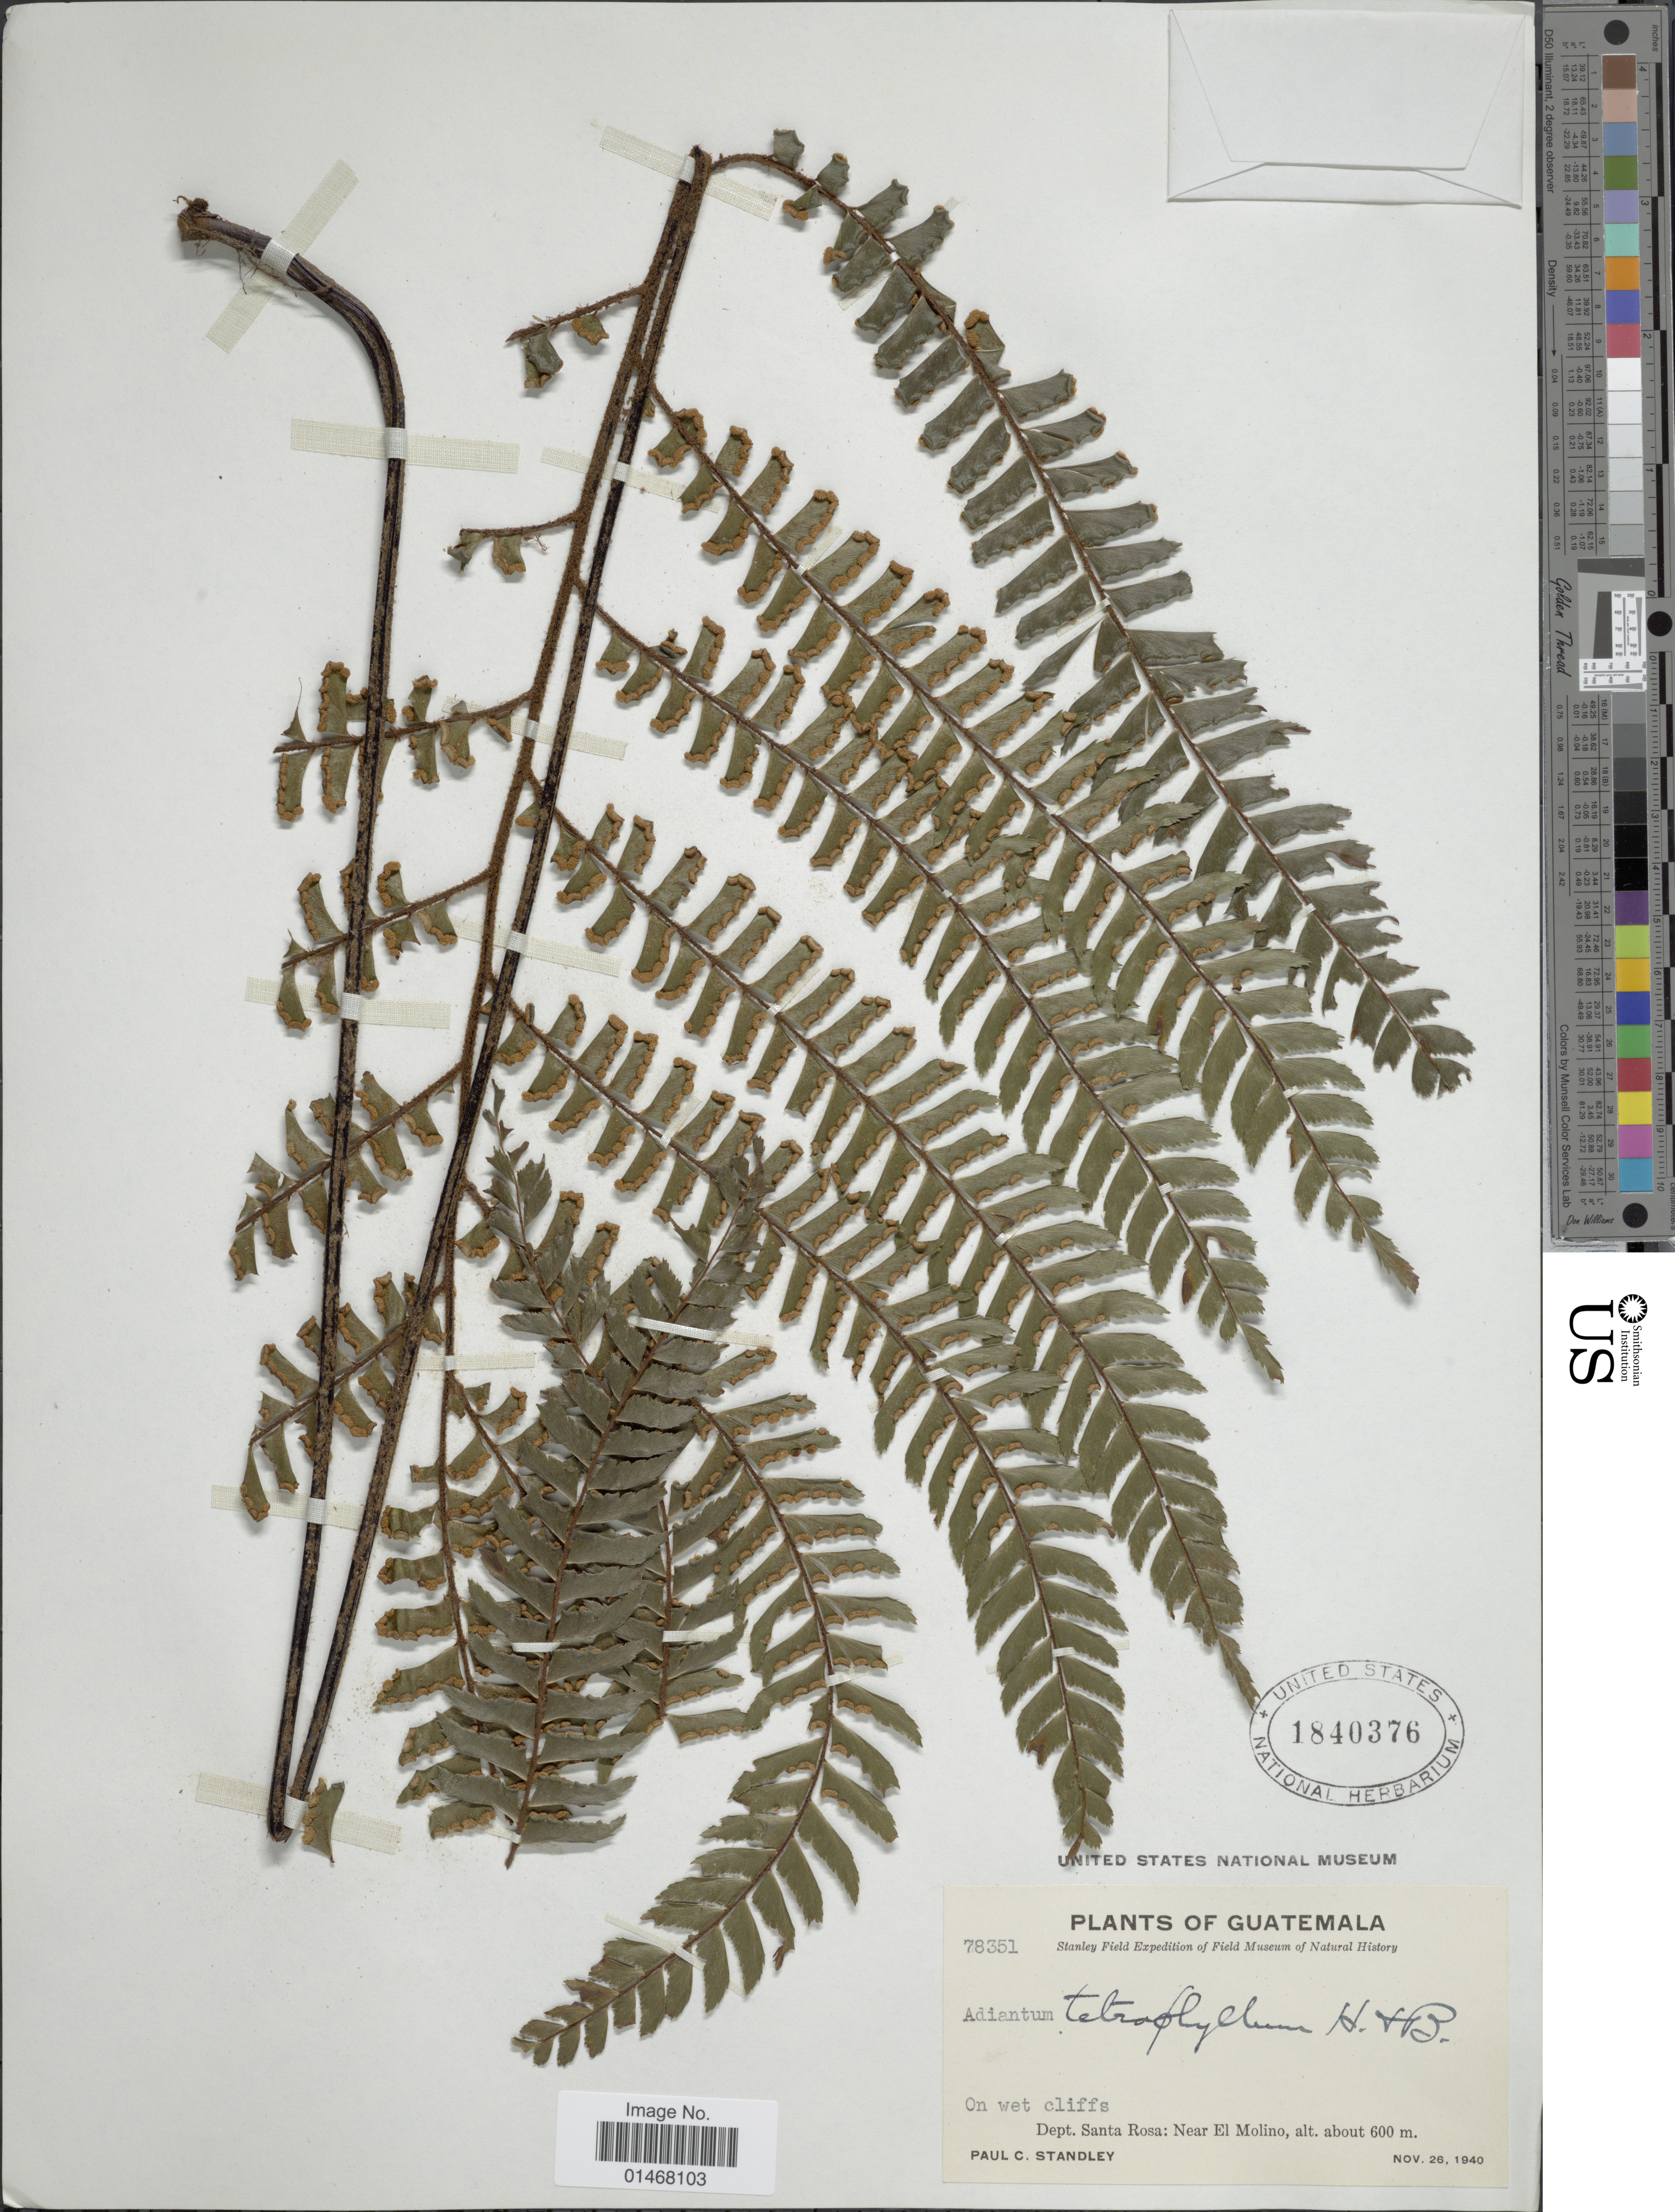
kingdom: Plantae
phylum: Tracheophyta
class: Polypodiopsida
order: Polypodiales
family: Pteridaceae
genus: Adiantum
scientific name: Adiantum tetraphyllum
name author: Humb. & Bonpl. ex Willd.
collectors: P. C. Standley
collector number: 78351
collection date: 1940-11-26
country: Guatemala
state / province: Santa Rosa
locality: On wet cliffs, Dept Santa Rosa: Near El Molina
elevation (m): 600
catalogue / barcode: US 1840376